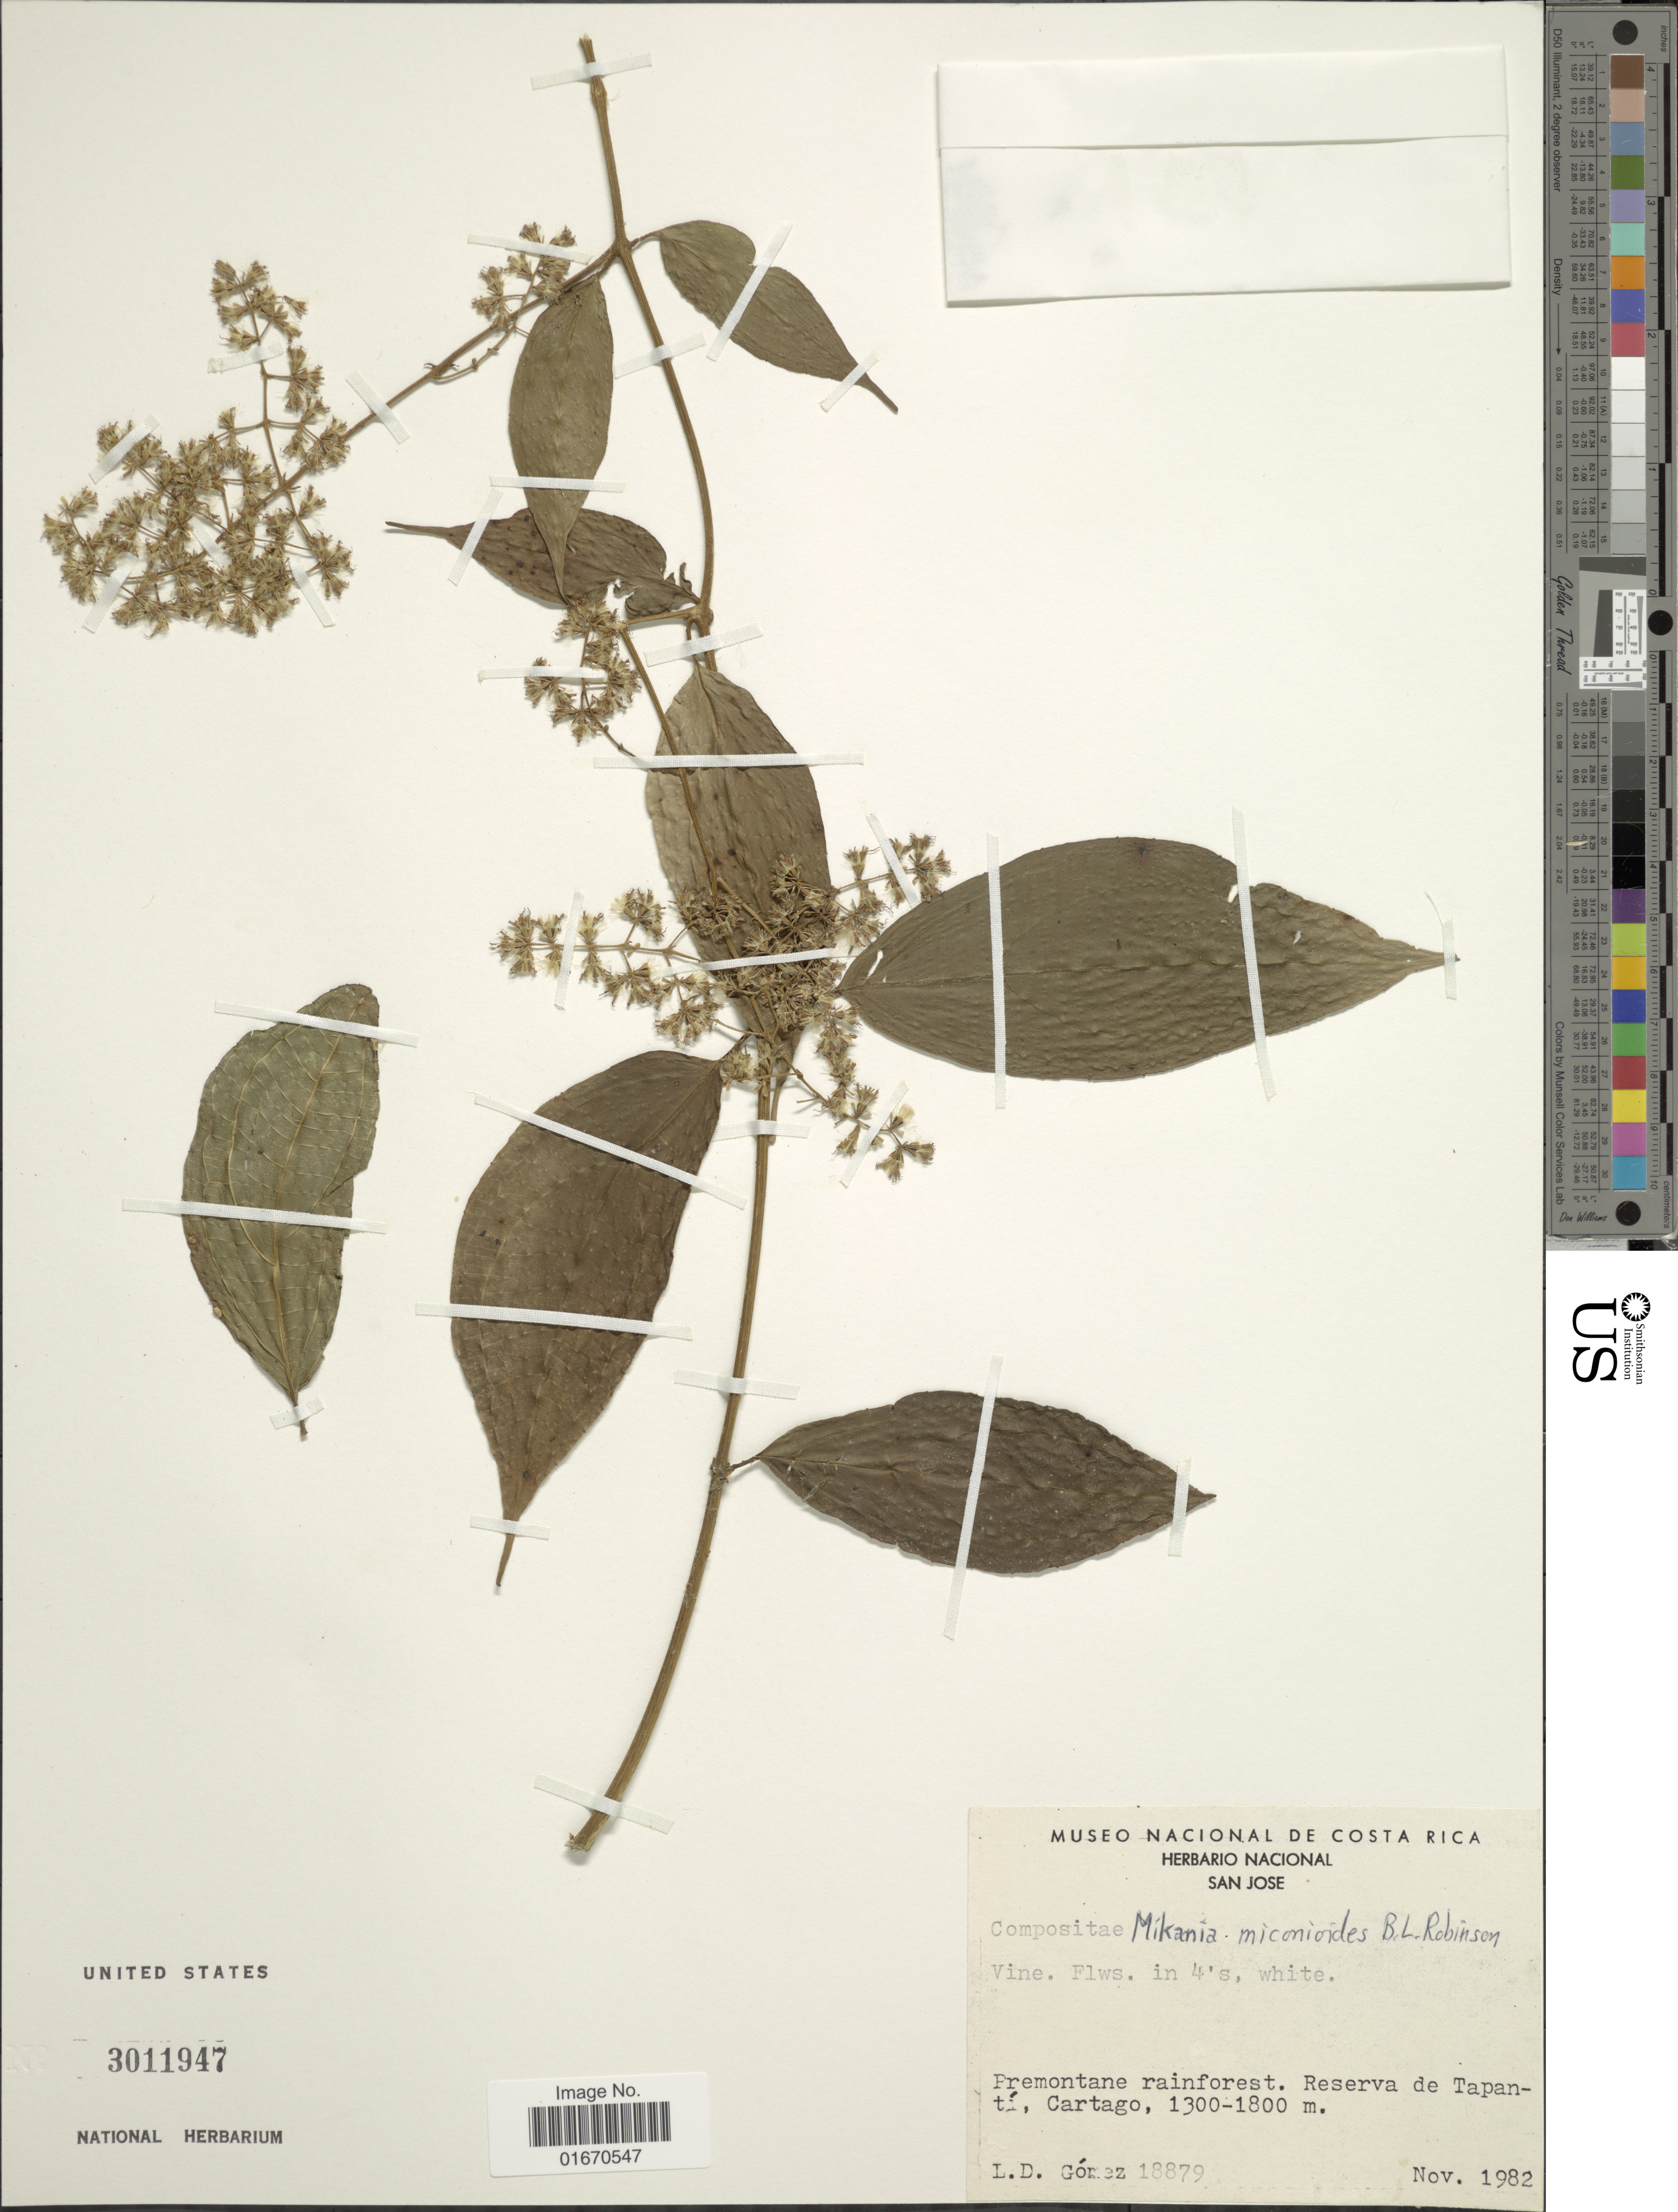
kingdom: Plantae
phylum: Tracheophyta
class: Magnoliopsida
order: Asterales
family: Asteraceae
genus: Mikania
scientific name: Mikania miconioides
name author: B.L. Rob.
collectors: L. Gomez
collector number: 18879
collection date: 1982-11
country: Costa Rica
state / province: Cartago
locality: Reserva de Tapanti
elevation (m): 1300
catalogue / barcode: US 3011947